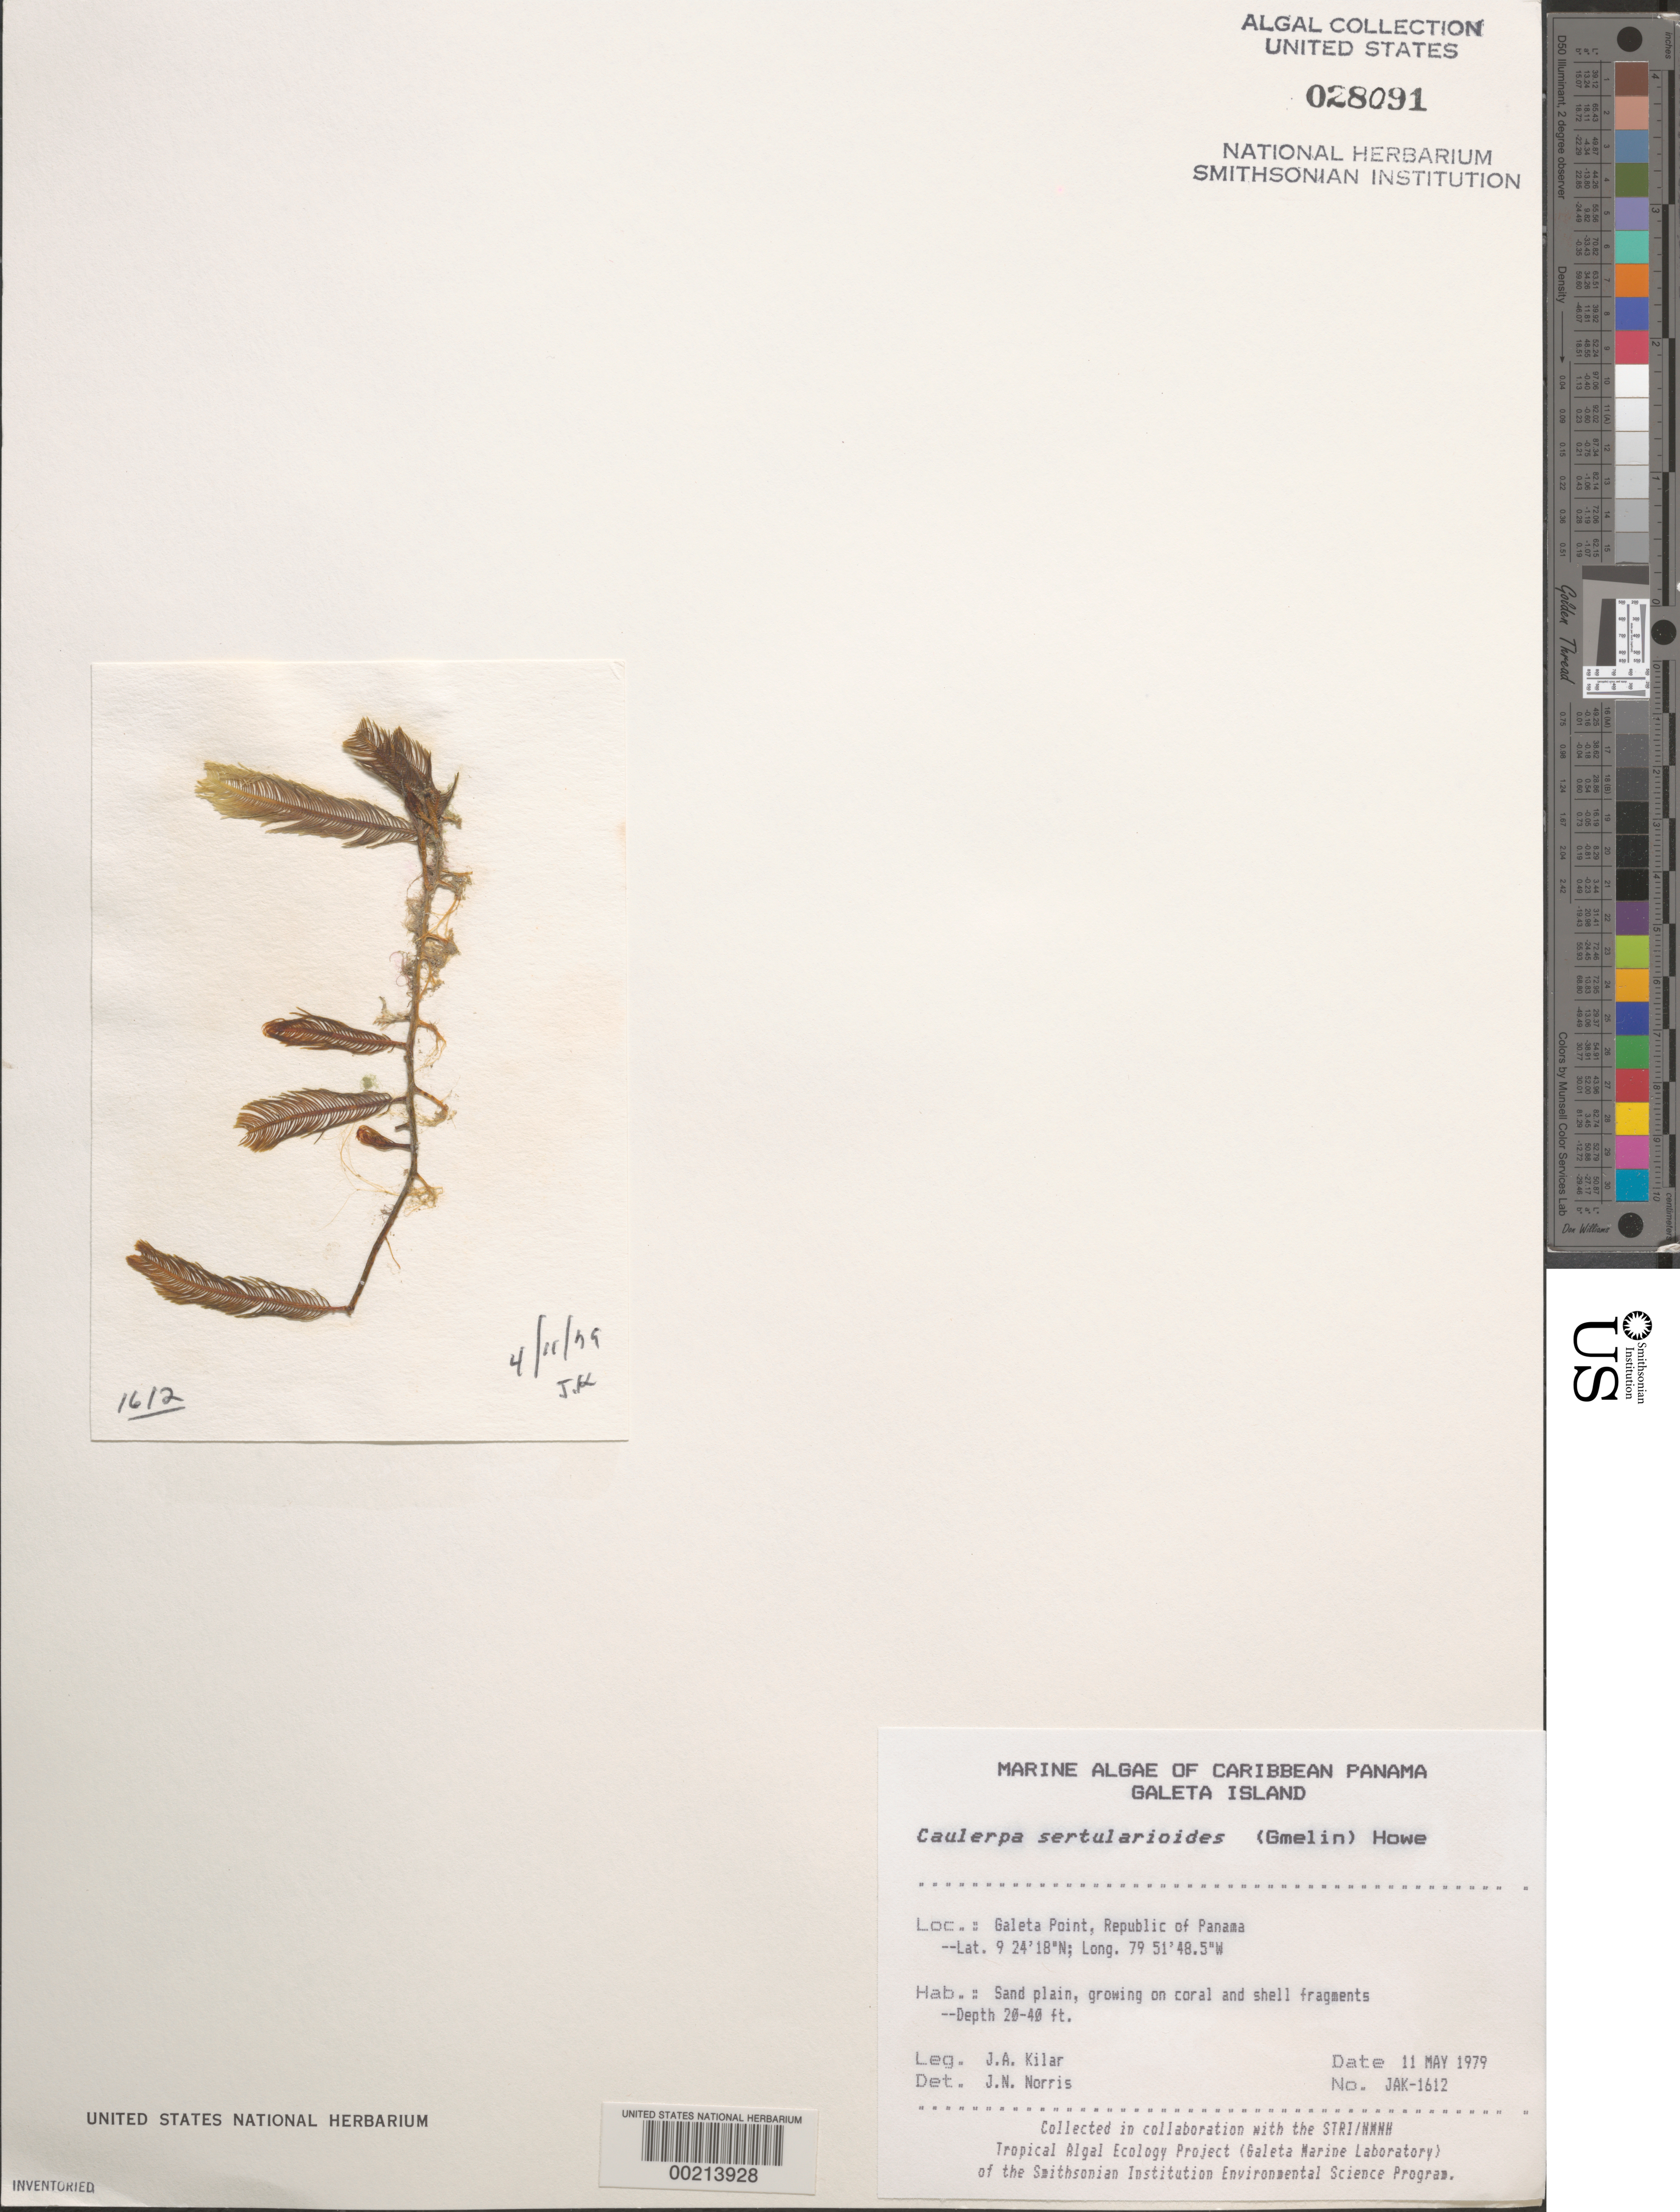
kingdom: Plantae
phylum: Chlorophyta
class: Ulvophyceae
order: Bryopsidales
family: Caulerpaceae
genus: Caulerpa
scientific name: Caulerpa sertularioides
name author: (S.G. Gmel.) M. Howe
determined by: Norris, James N.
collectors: J. A. Kilar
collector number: JAK-1612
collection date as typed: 11 May 1979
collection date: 1979-05-11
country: Panama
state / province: Colón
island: Galeta Island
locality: Galeta Point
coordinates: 9 24' 18" N, 79 51' 48.5" W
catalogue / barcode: US 28091